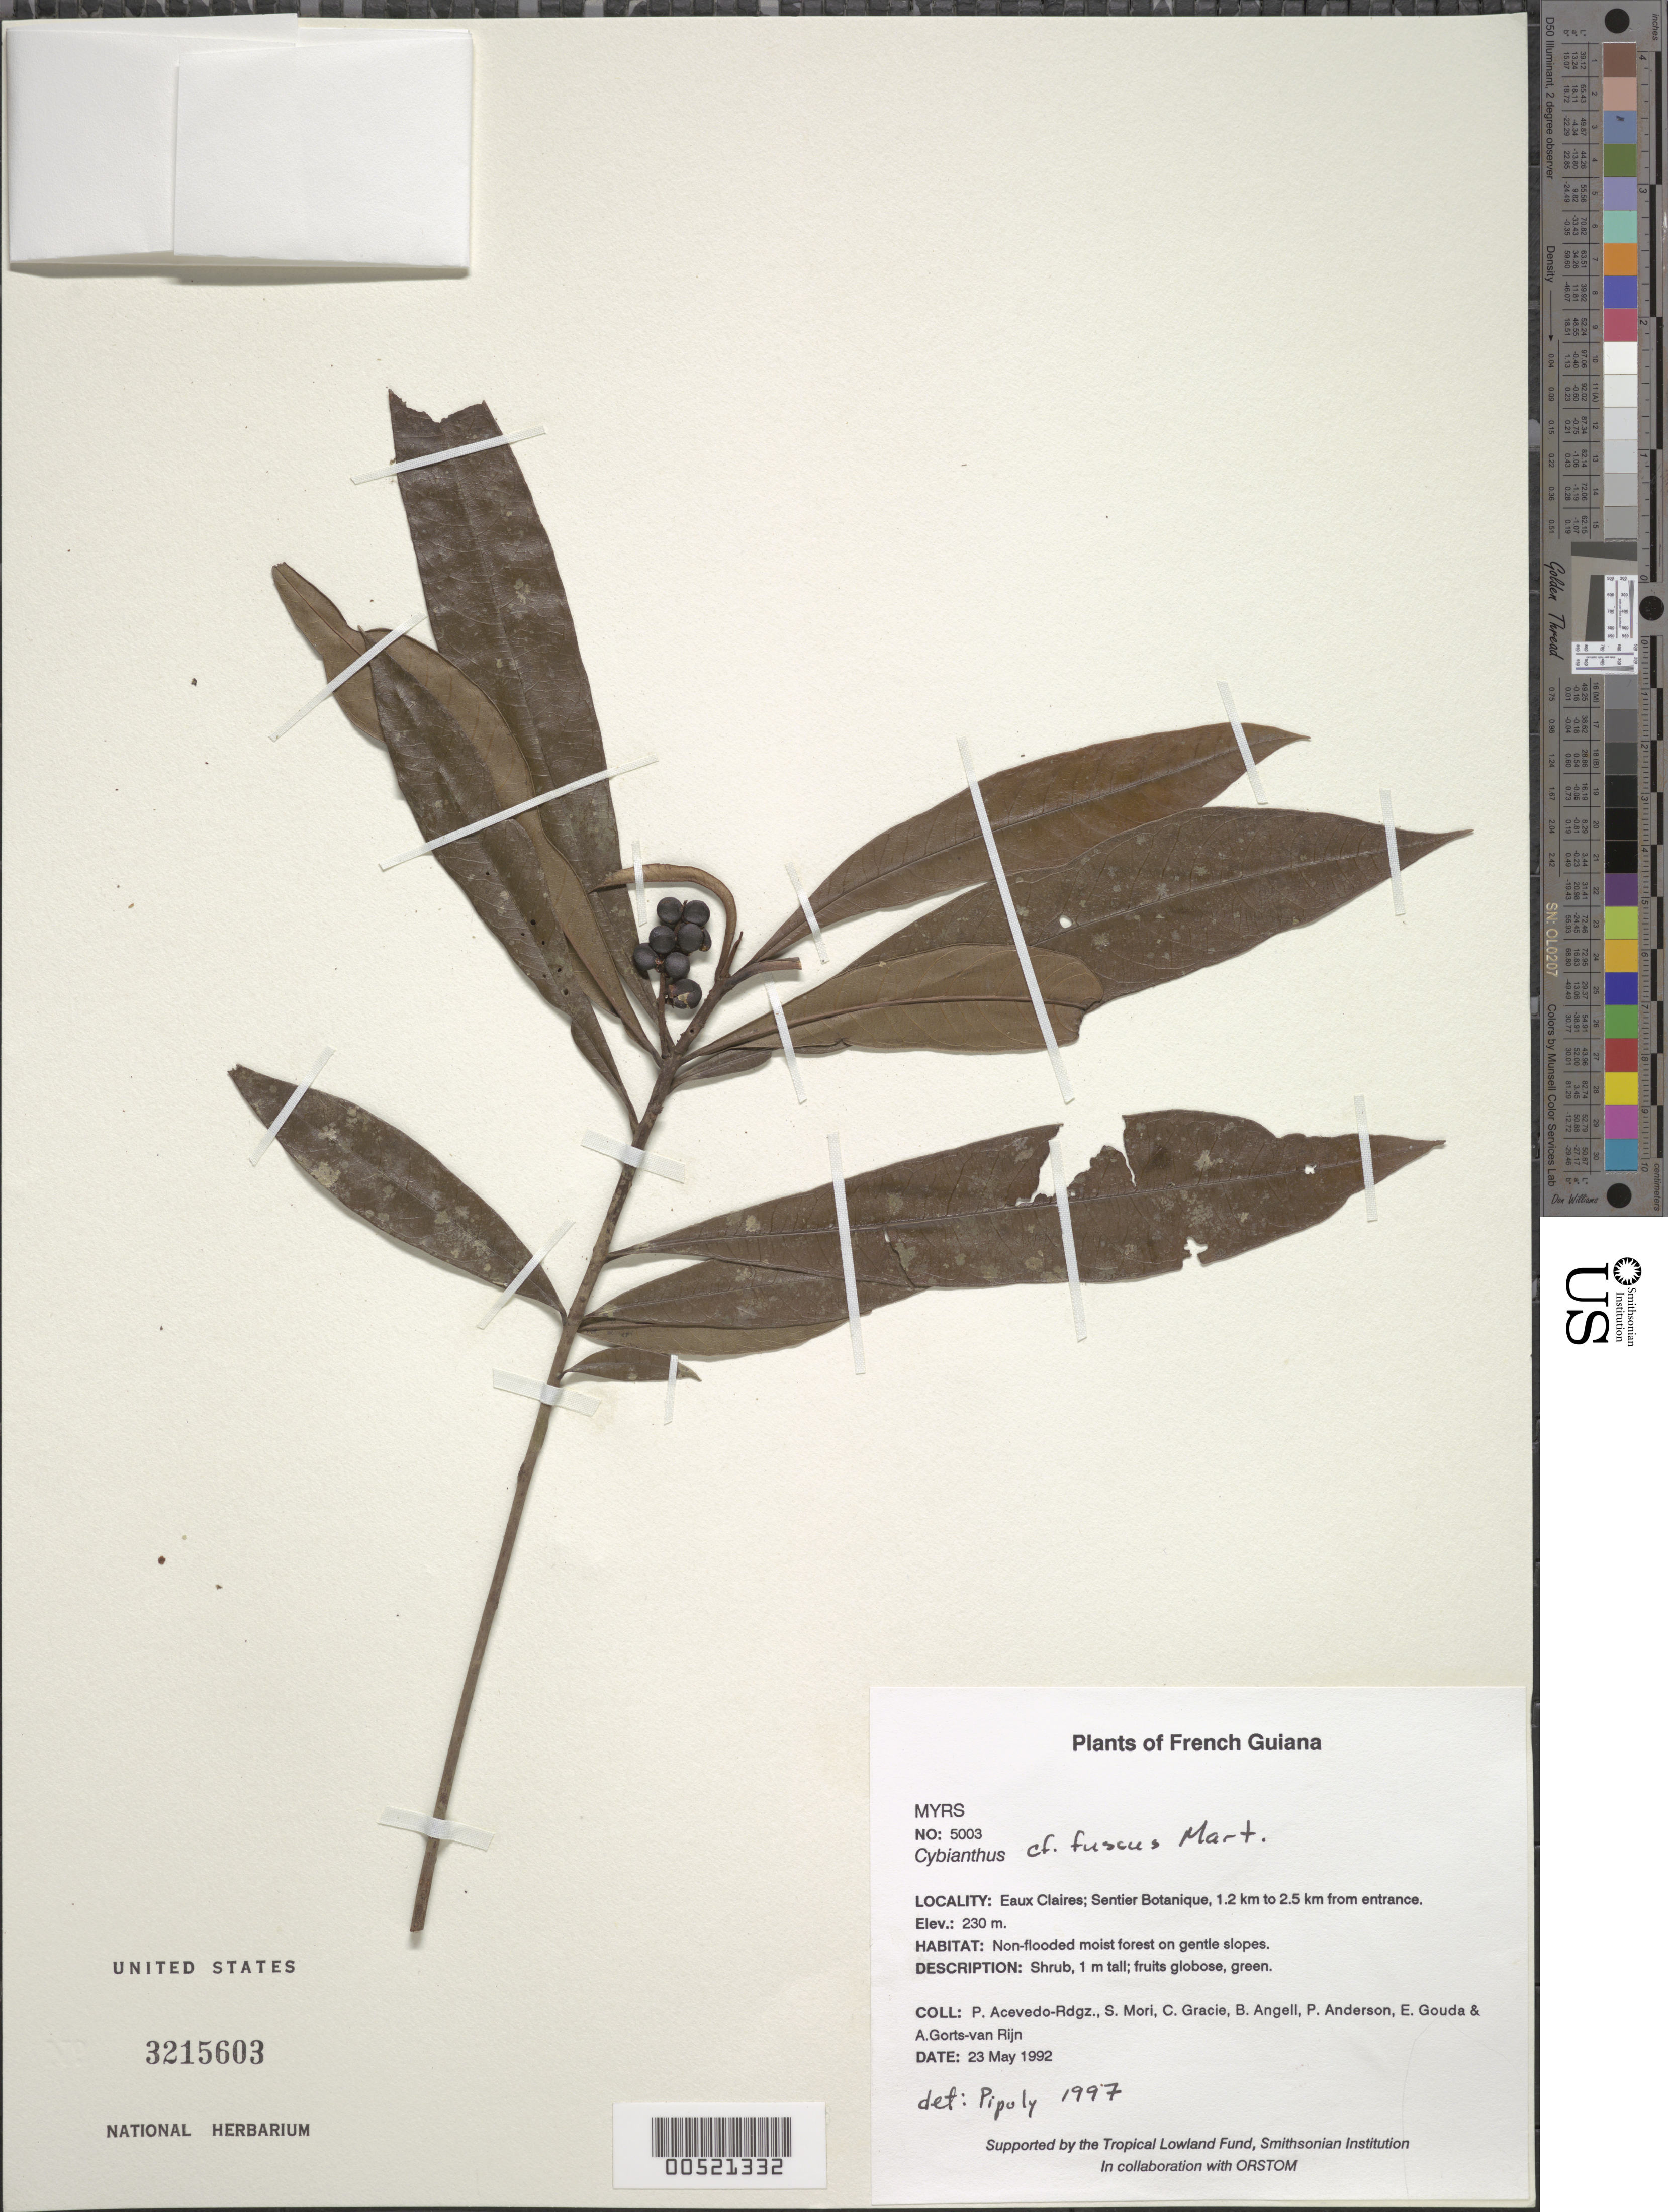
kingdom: Plantae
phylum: Tracheophyta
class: Magnoliopsida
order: Ericales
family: Primulaceae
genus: Cybianthus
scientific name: Cybianthus fuscus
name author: Mart.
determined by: Pipoly, J. J., III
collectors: P. Acevedo-Rodr., S. Mori, C. A. Gracie, Bobbi Angell, P. Anderson, E. J. Gouda & A. .R. A. Görts-van Rijn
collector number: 5003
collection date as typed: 23 May 1992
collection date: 1992-05-23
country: French Guiana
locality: Eaux Claires; Sentier Botanique, 1.2 km to 2.5 km from entrance.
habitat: Non-flooded moist forest on gentle slopes.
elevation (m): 230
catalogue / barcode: US 3215603